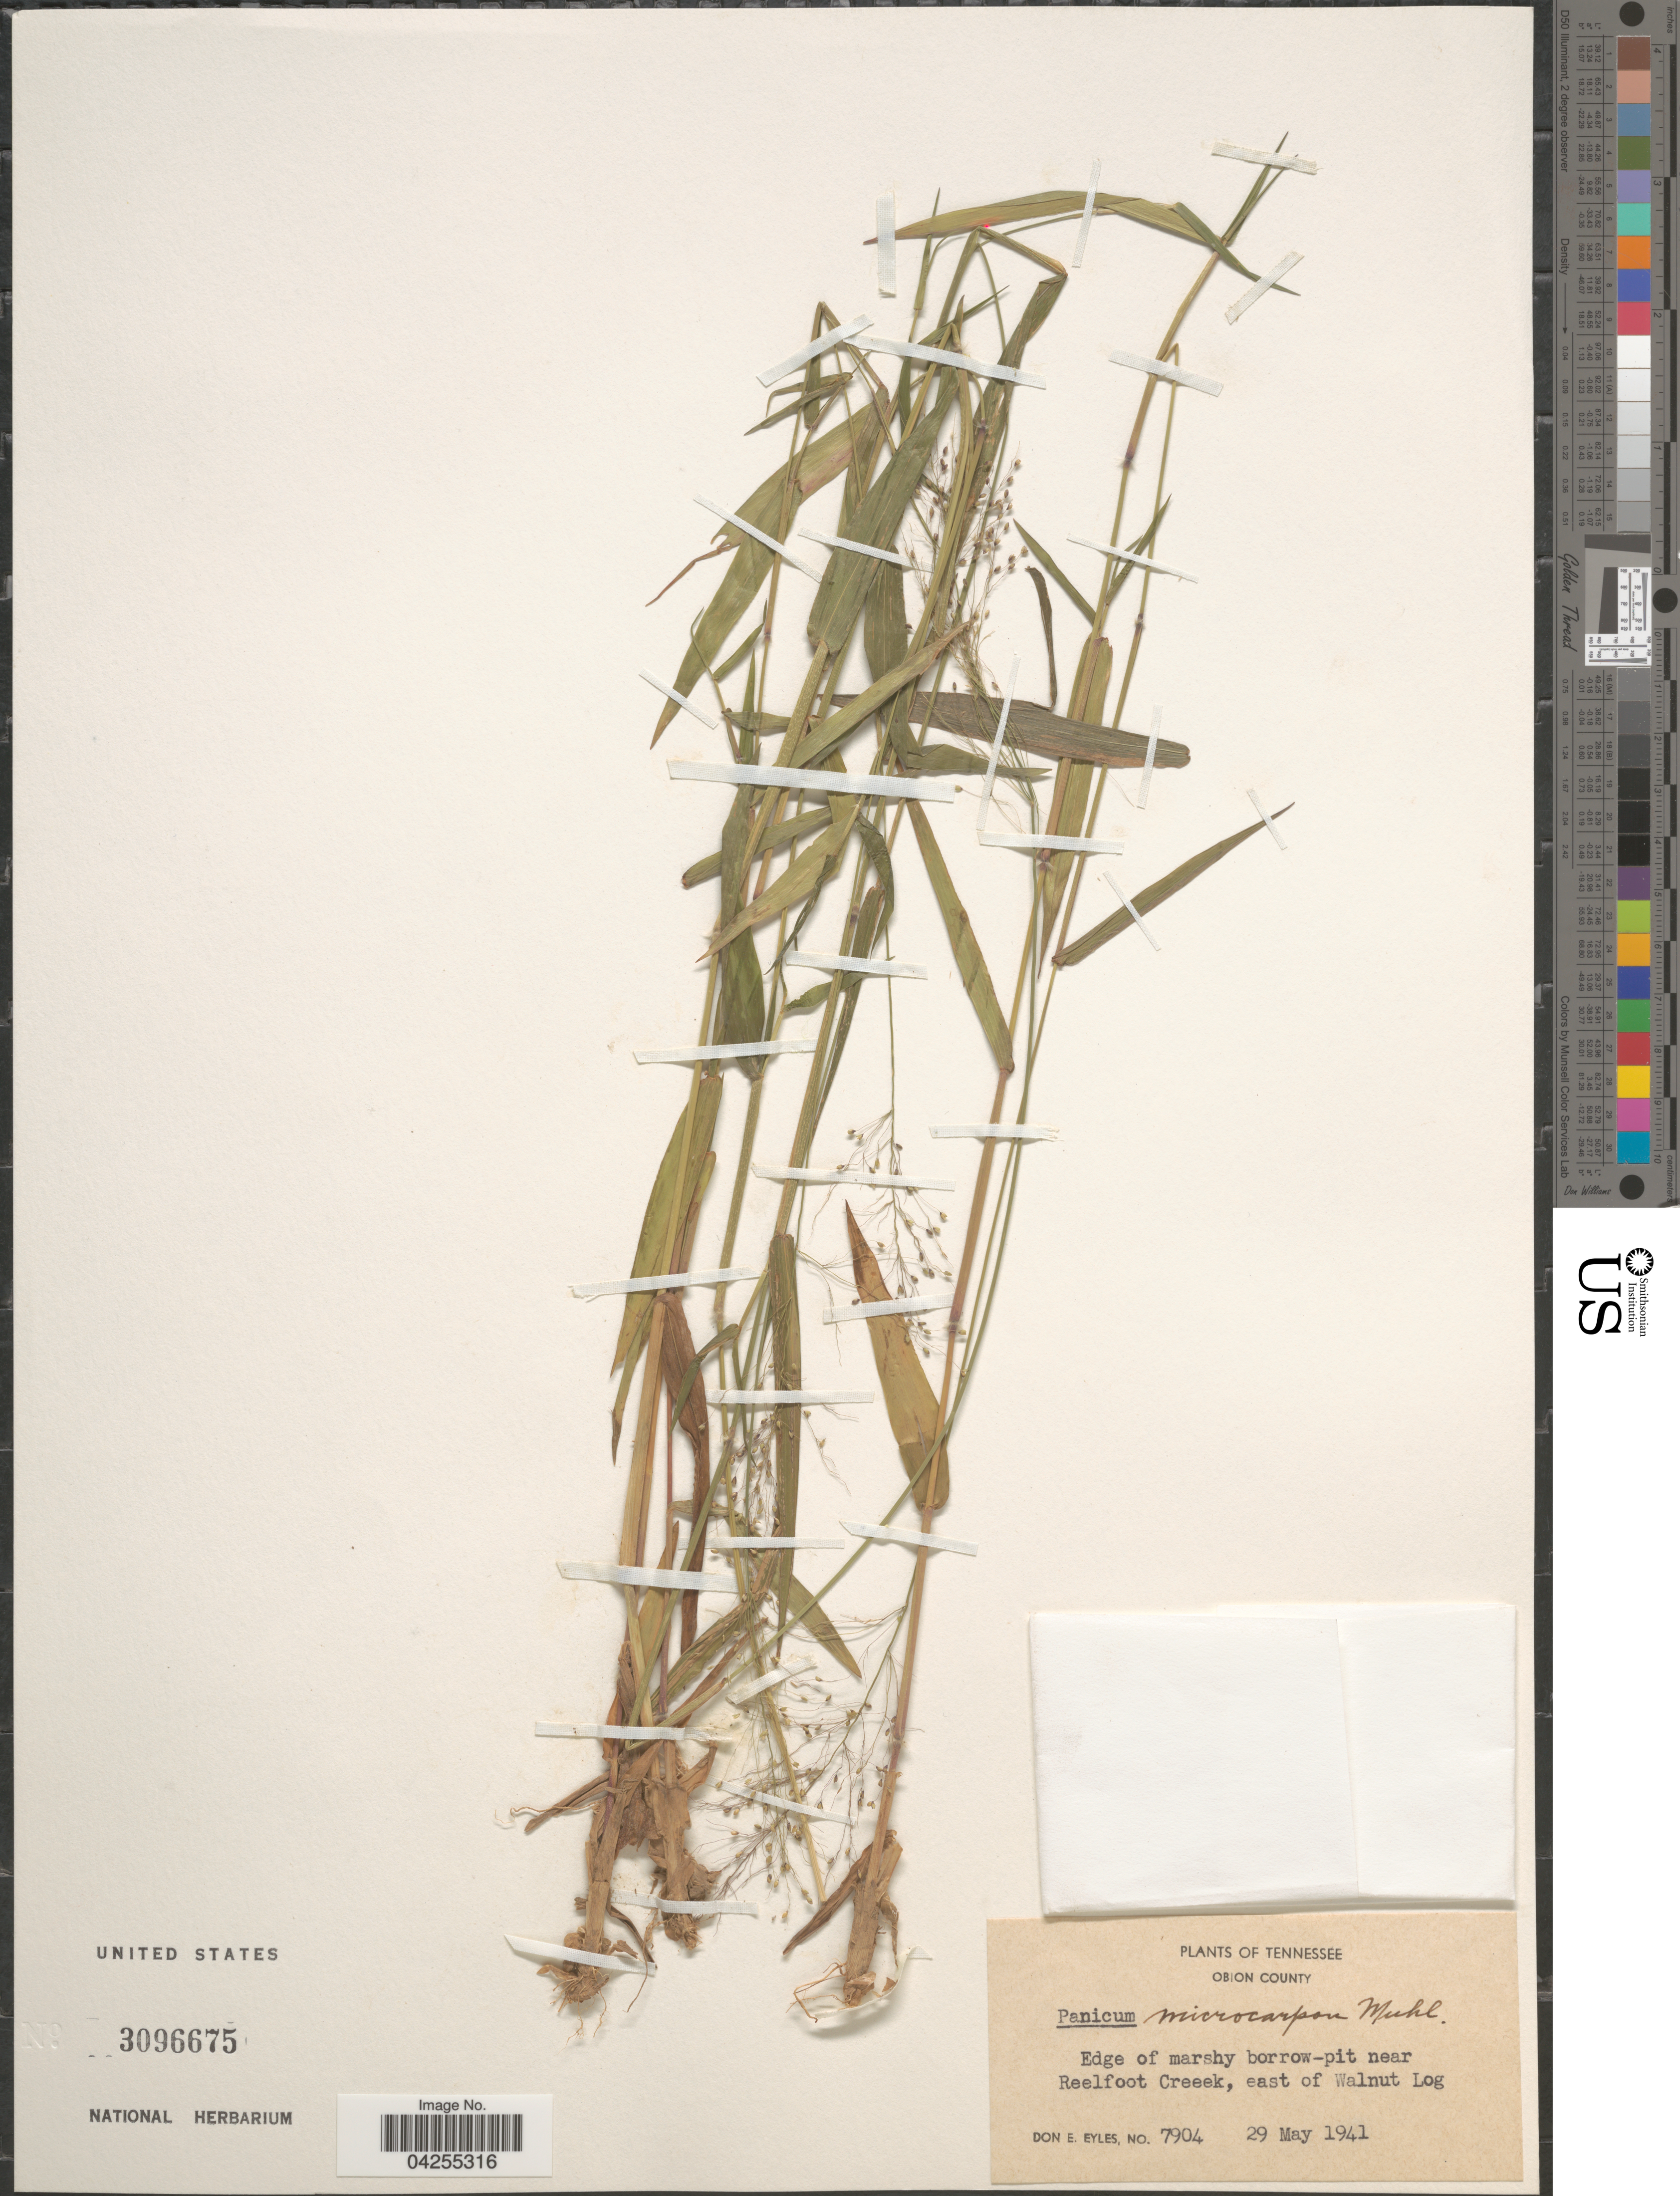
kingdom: Plantae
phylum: Tracheophyta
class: Liliopsida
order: Poales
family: Poaceae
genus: Dichanthelium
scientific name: Dichanthelium dichotomum var. dichotomum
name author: (L.) Gould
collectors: D. Eyles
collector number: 7904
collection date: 1941-05-29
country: United States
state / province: Tennessee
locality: Obion County. Edge of marshy borrow-pit near Reelfoot Creeek, east of Walnut Log.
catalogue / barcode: US 3096675